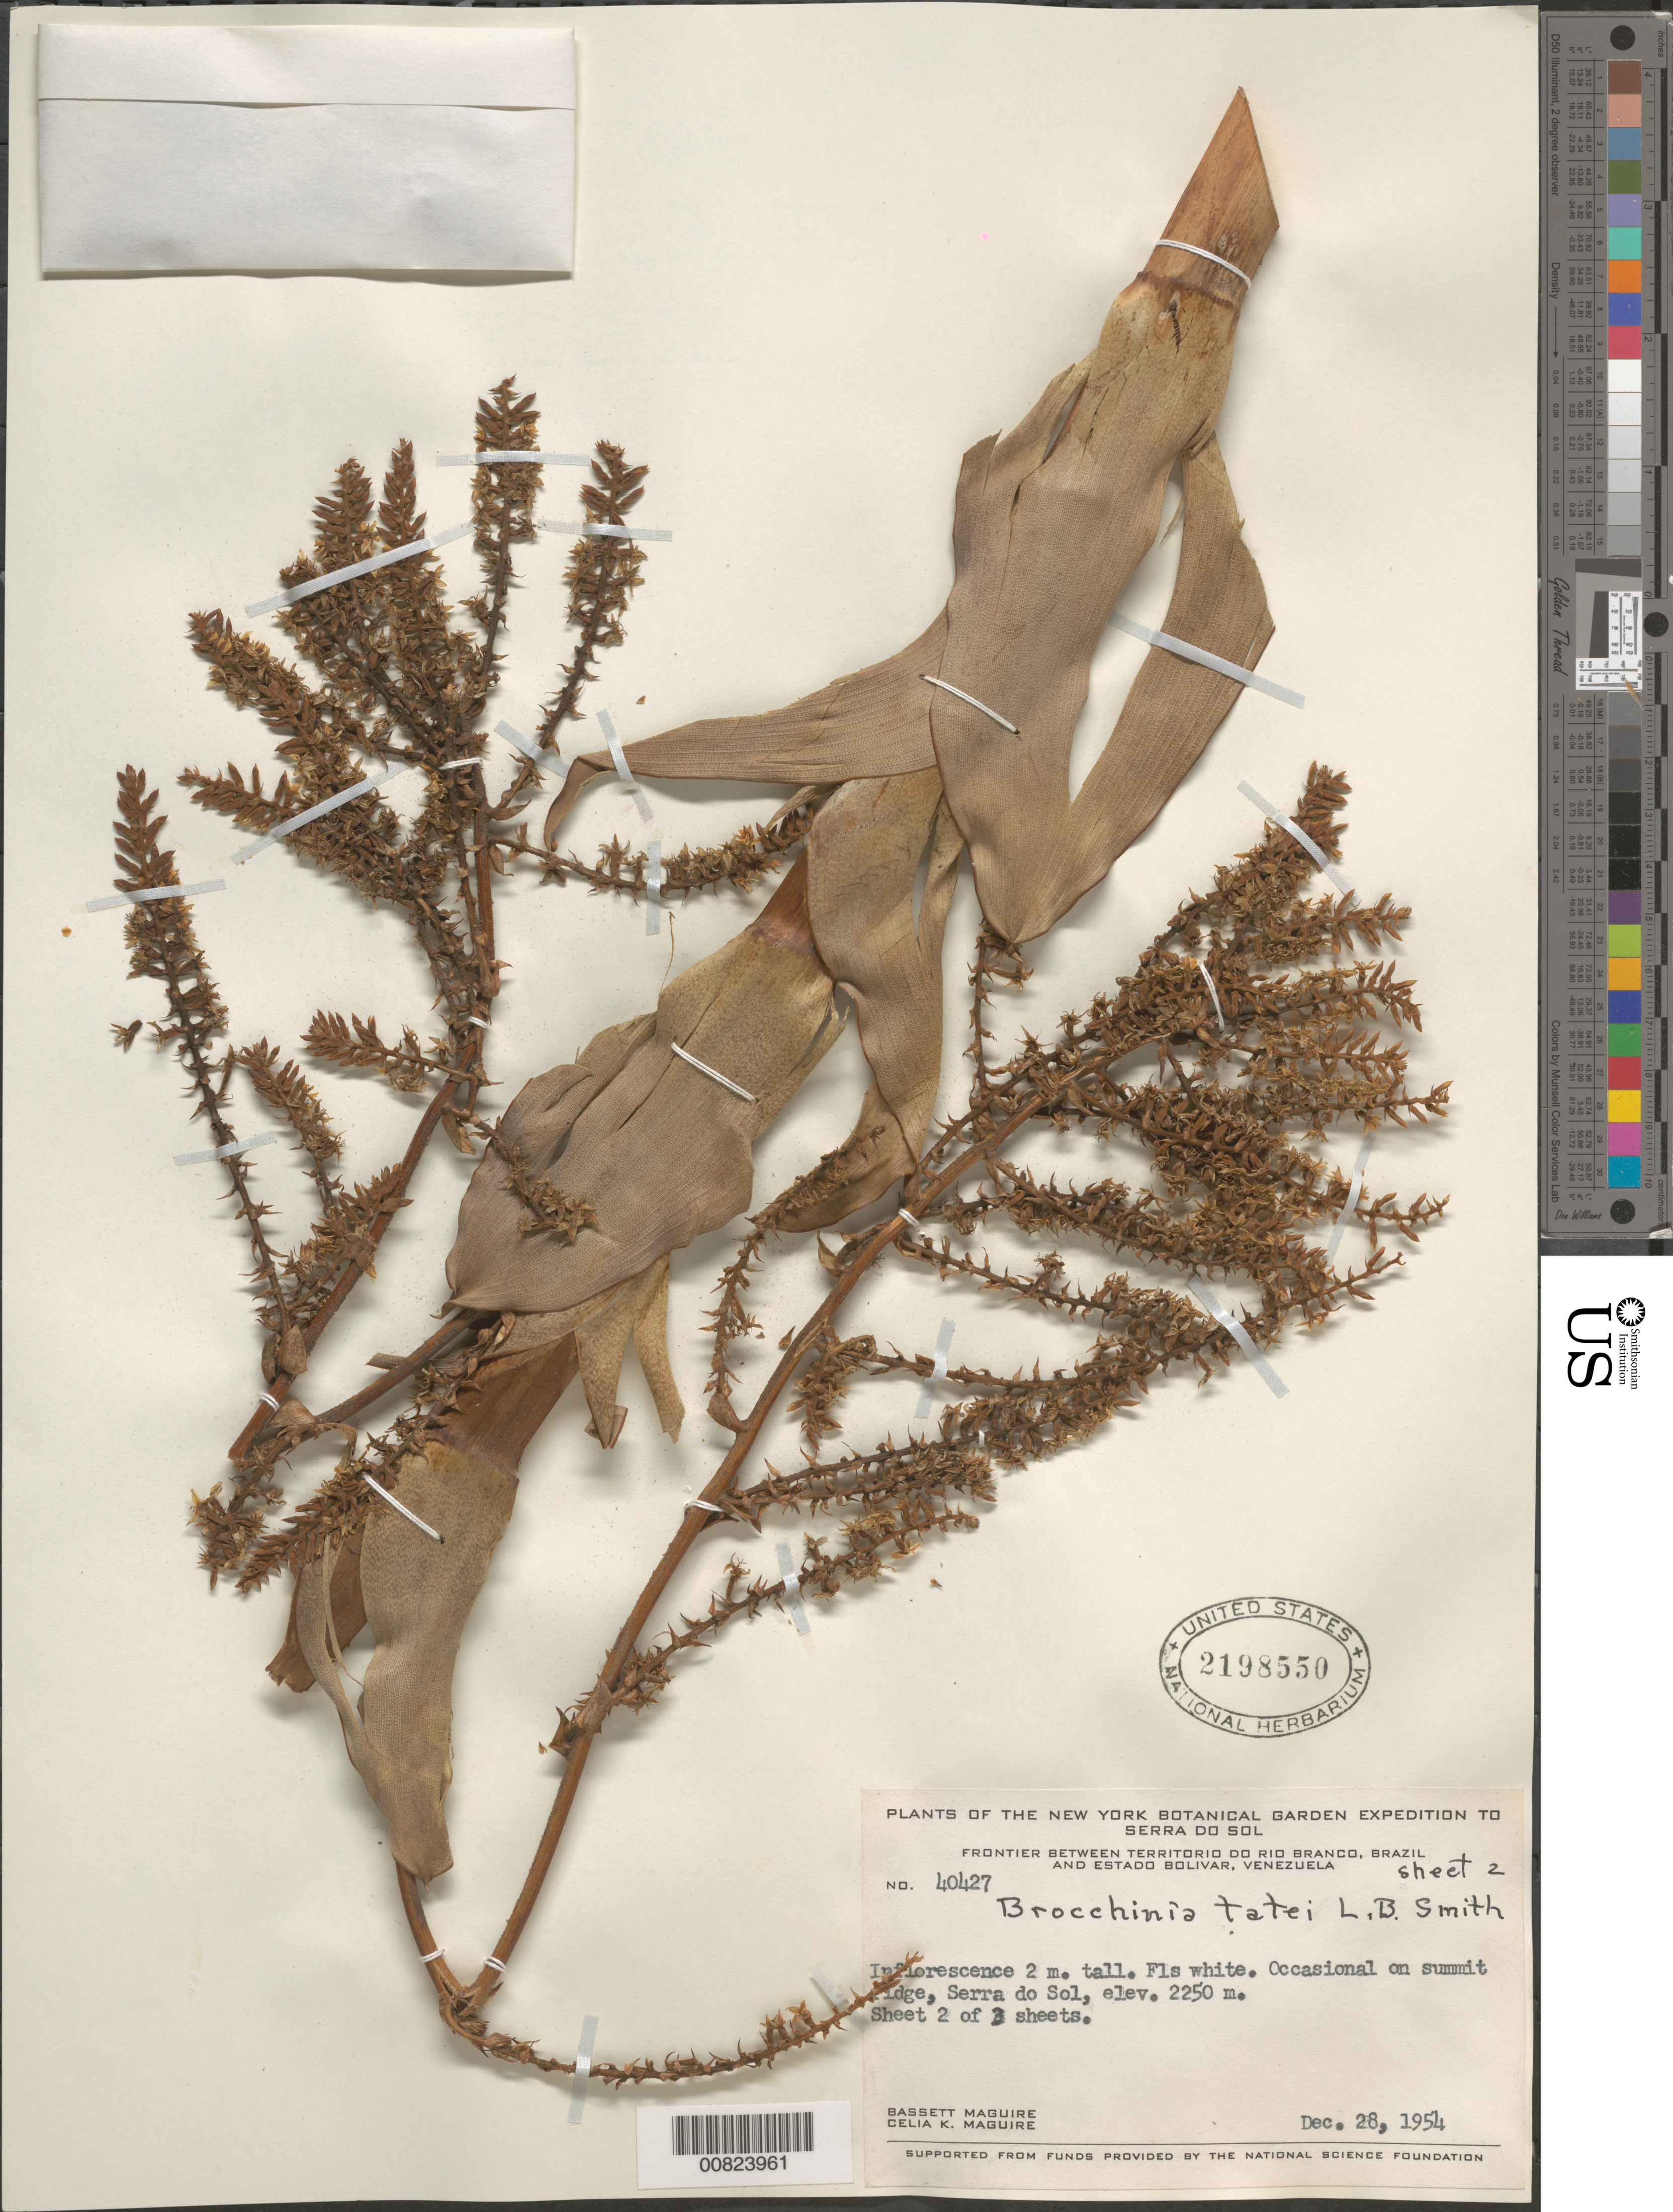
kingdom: Plantae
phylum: Tracheophyta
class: Liliopsida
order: Poales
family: Bromeliaceae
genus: Brocchinia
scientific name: Brocchinia tatei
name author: L.B. Sm.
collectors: B. Maguire & C. K. Maguire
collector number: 40427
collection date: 1954-12-28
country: Venezuela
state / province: Bolivar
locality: Serra do Sol. Frontier between territorio do Rio Branco, Brazil and estado Bolivar. Occasional on summit ridge, Serra do Sol.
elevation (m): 2250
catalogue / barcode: US 2198550